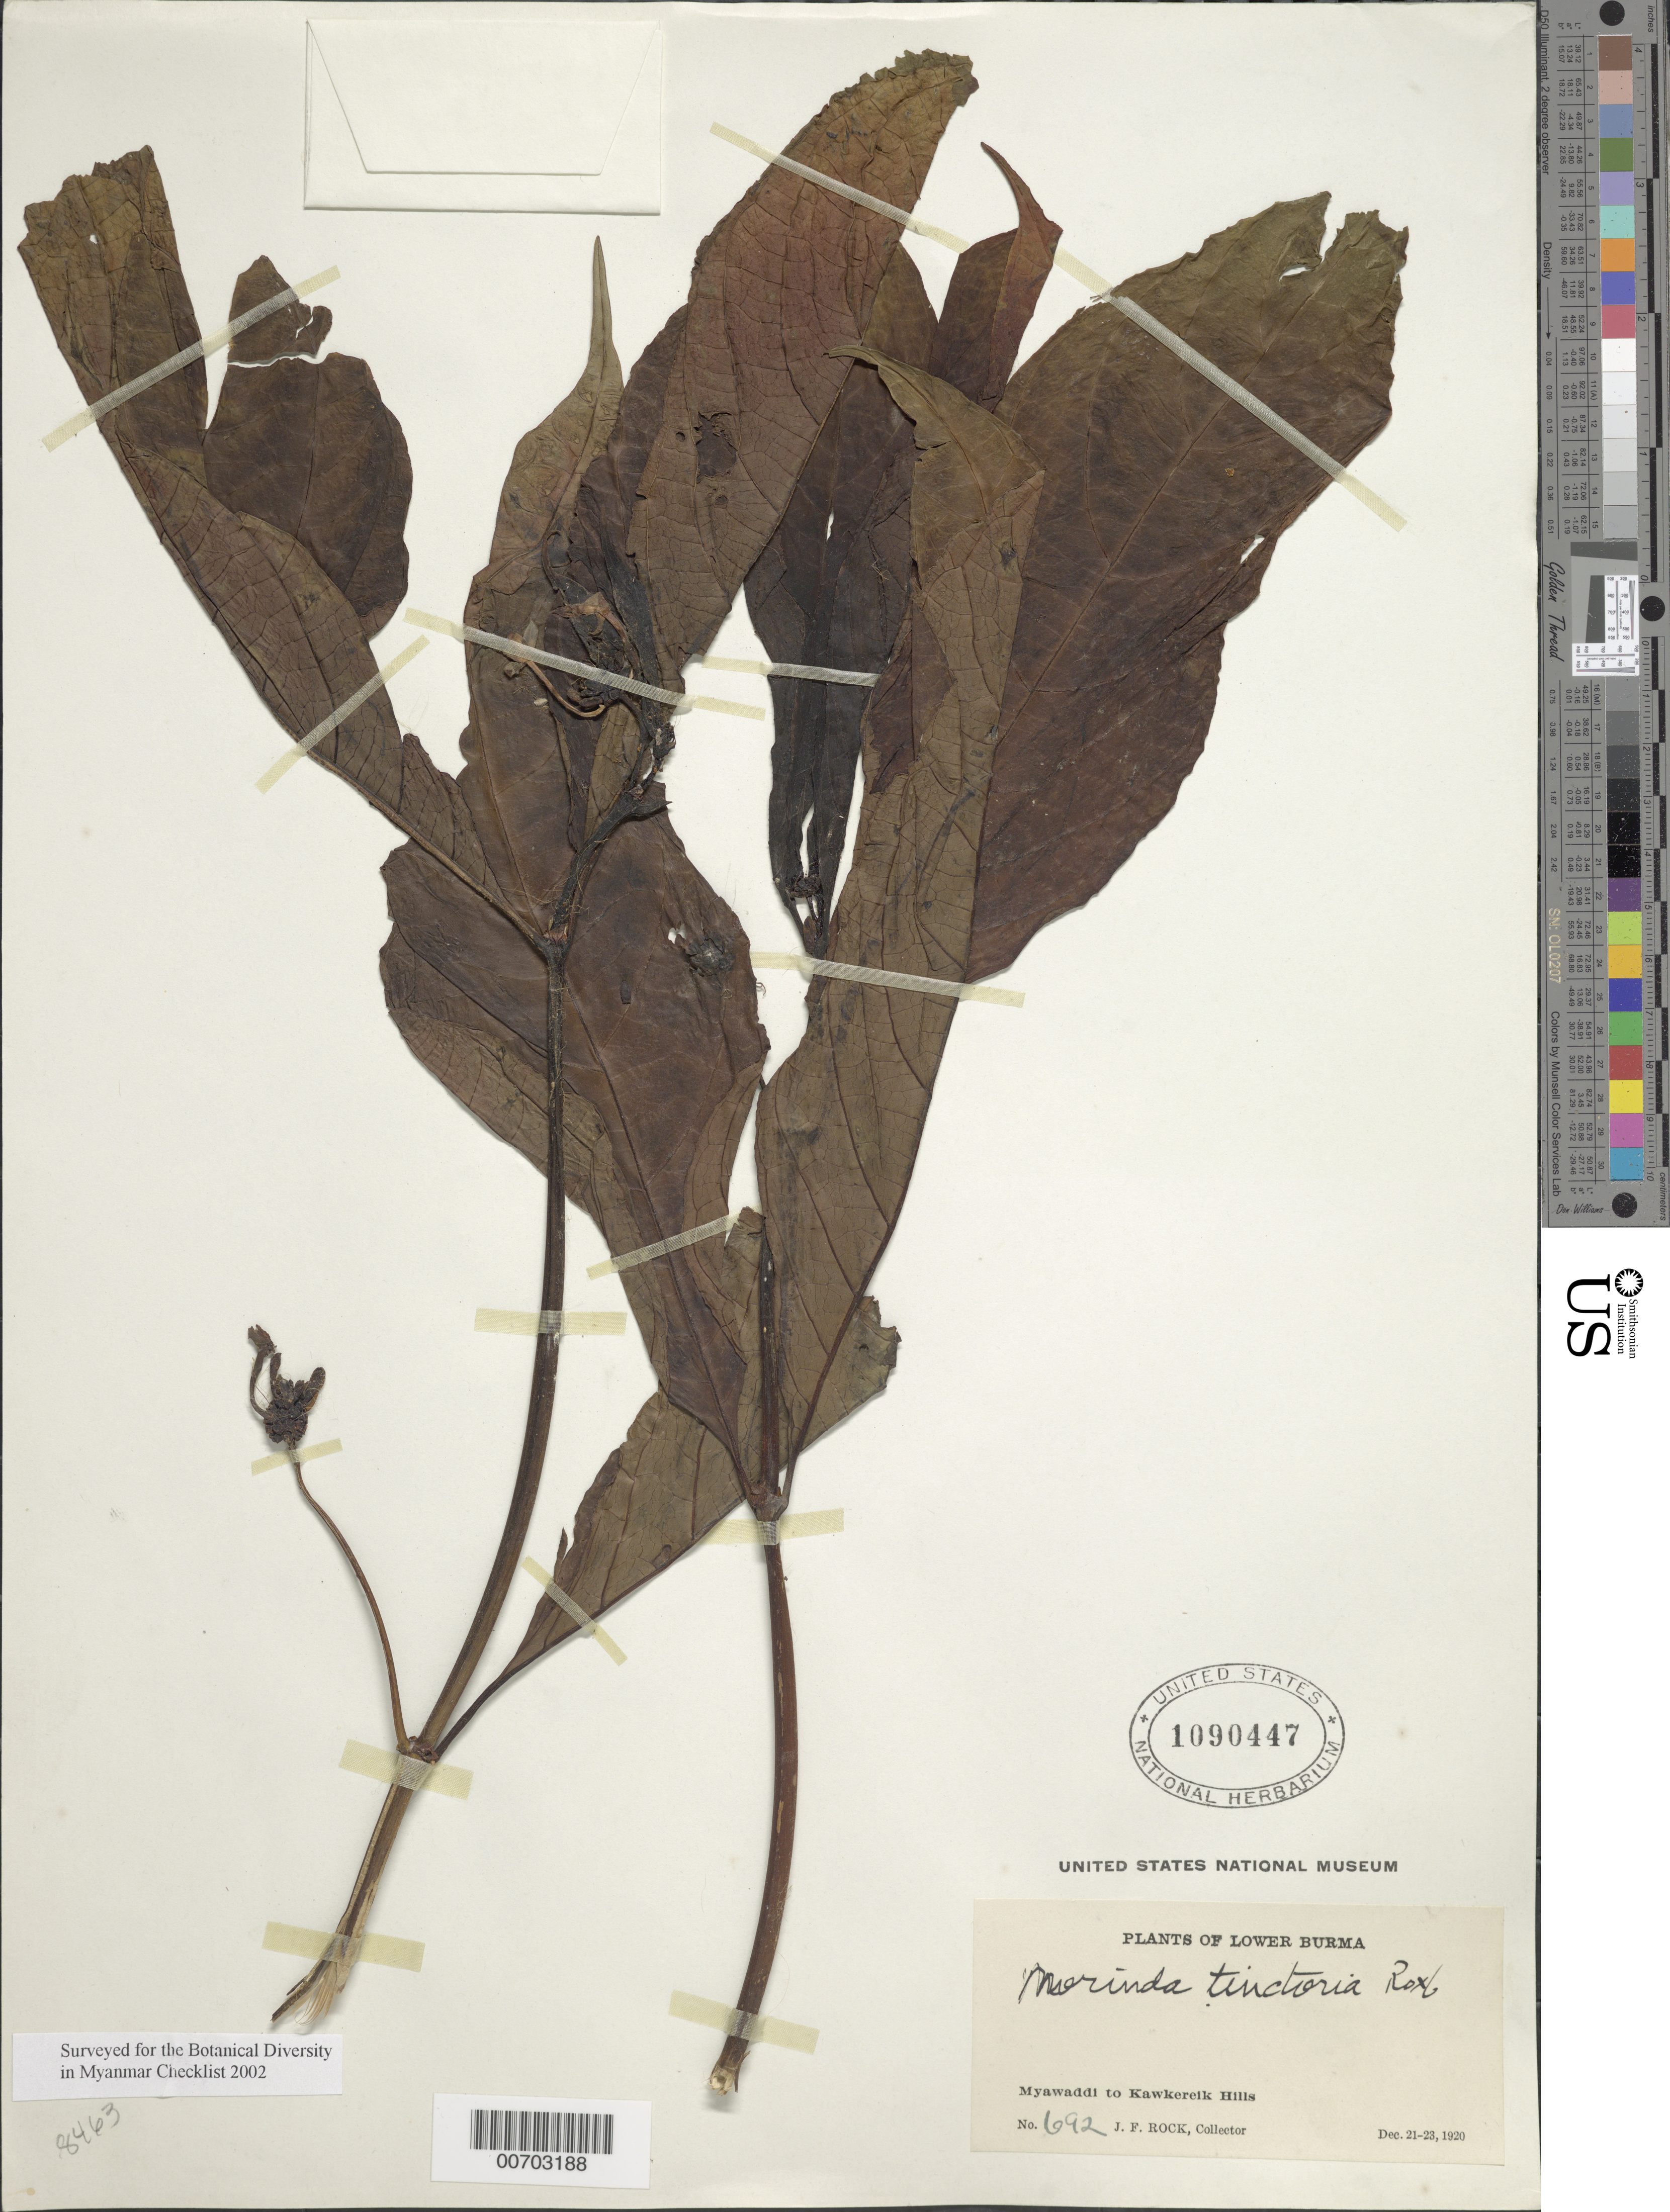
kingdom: Plantae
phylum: Tracheophyta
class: Magnoliopsida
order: Gentianales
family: Rubiaceae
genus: Morinda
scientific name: Morinda tinctoria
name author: Roxb.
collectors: J. F. Rock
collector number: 692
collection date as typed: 21 Dec 1920 to 23 Dec 1920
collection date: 1920-12-21/1920-12-23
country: Myanmar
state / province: Kawthule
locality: Myawaddi to Kawkereik Hills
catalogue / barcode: US 1090447